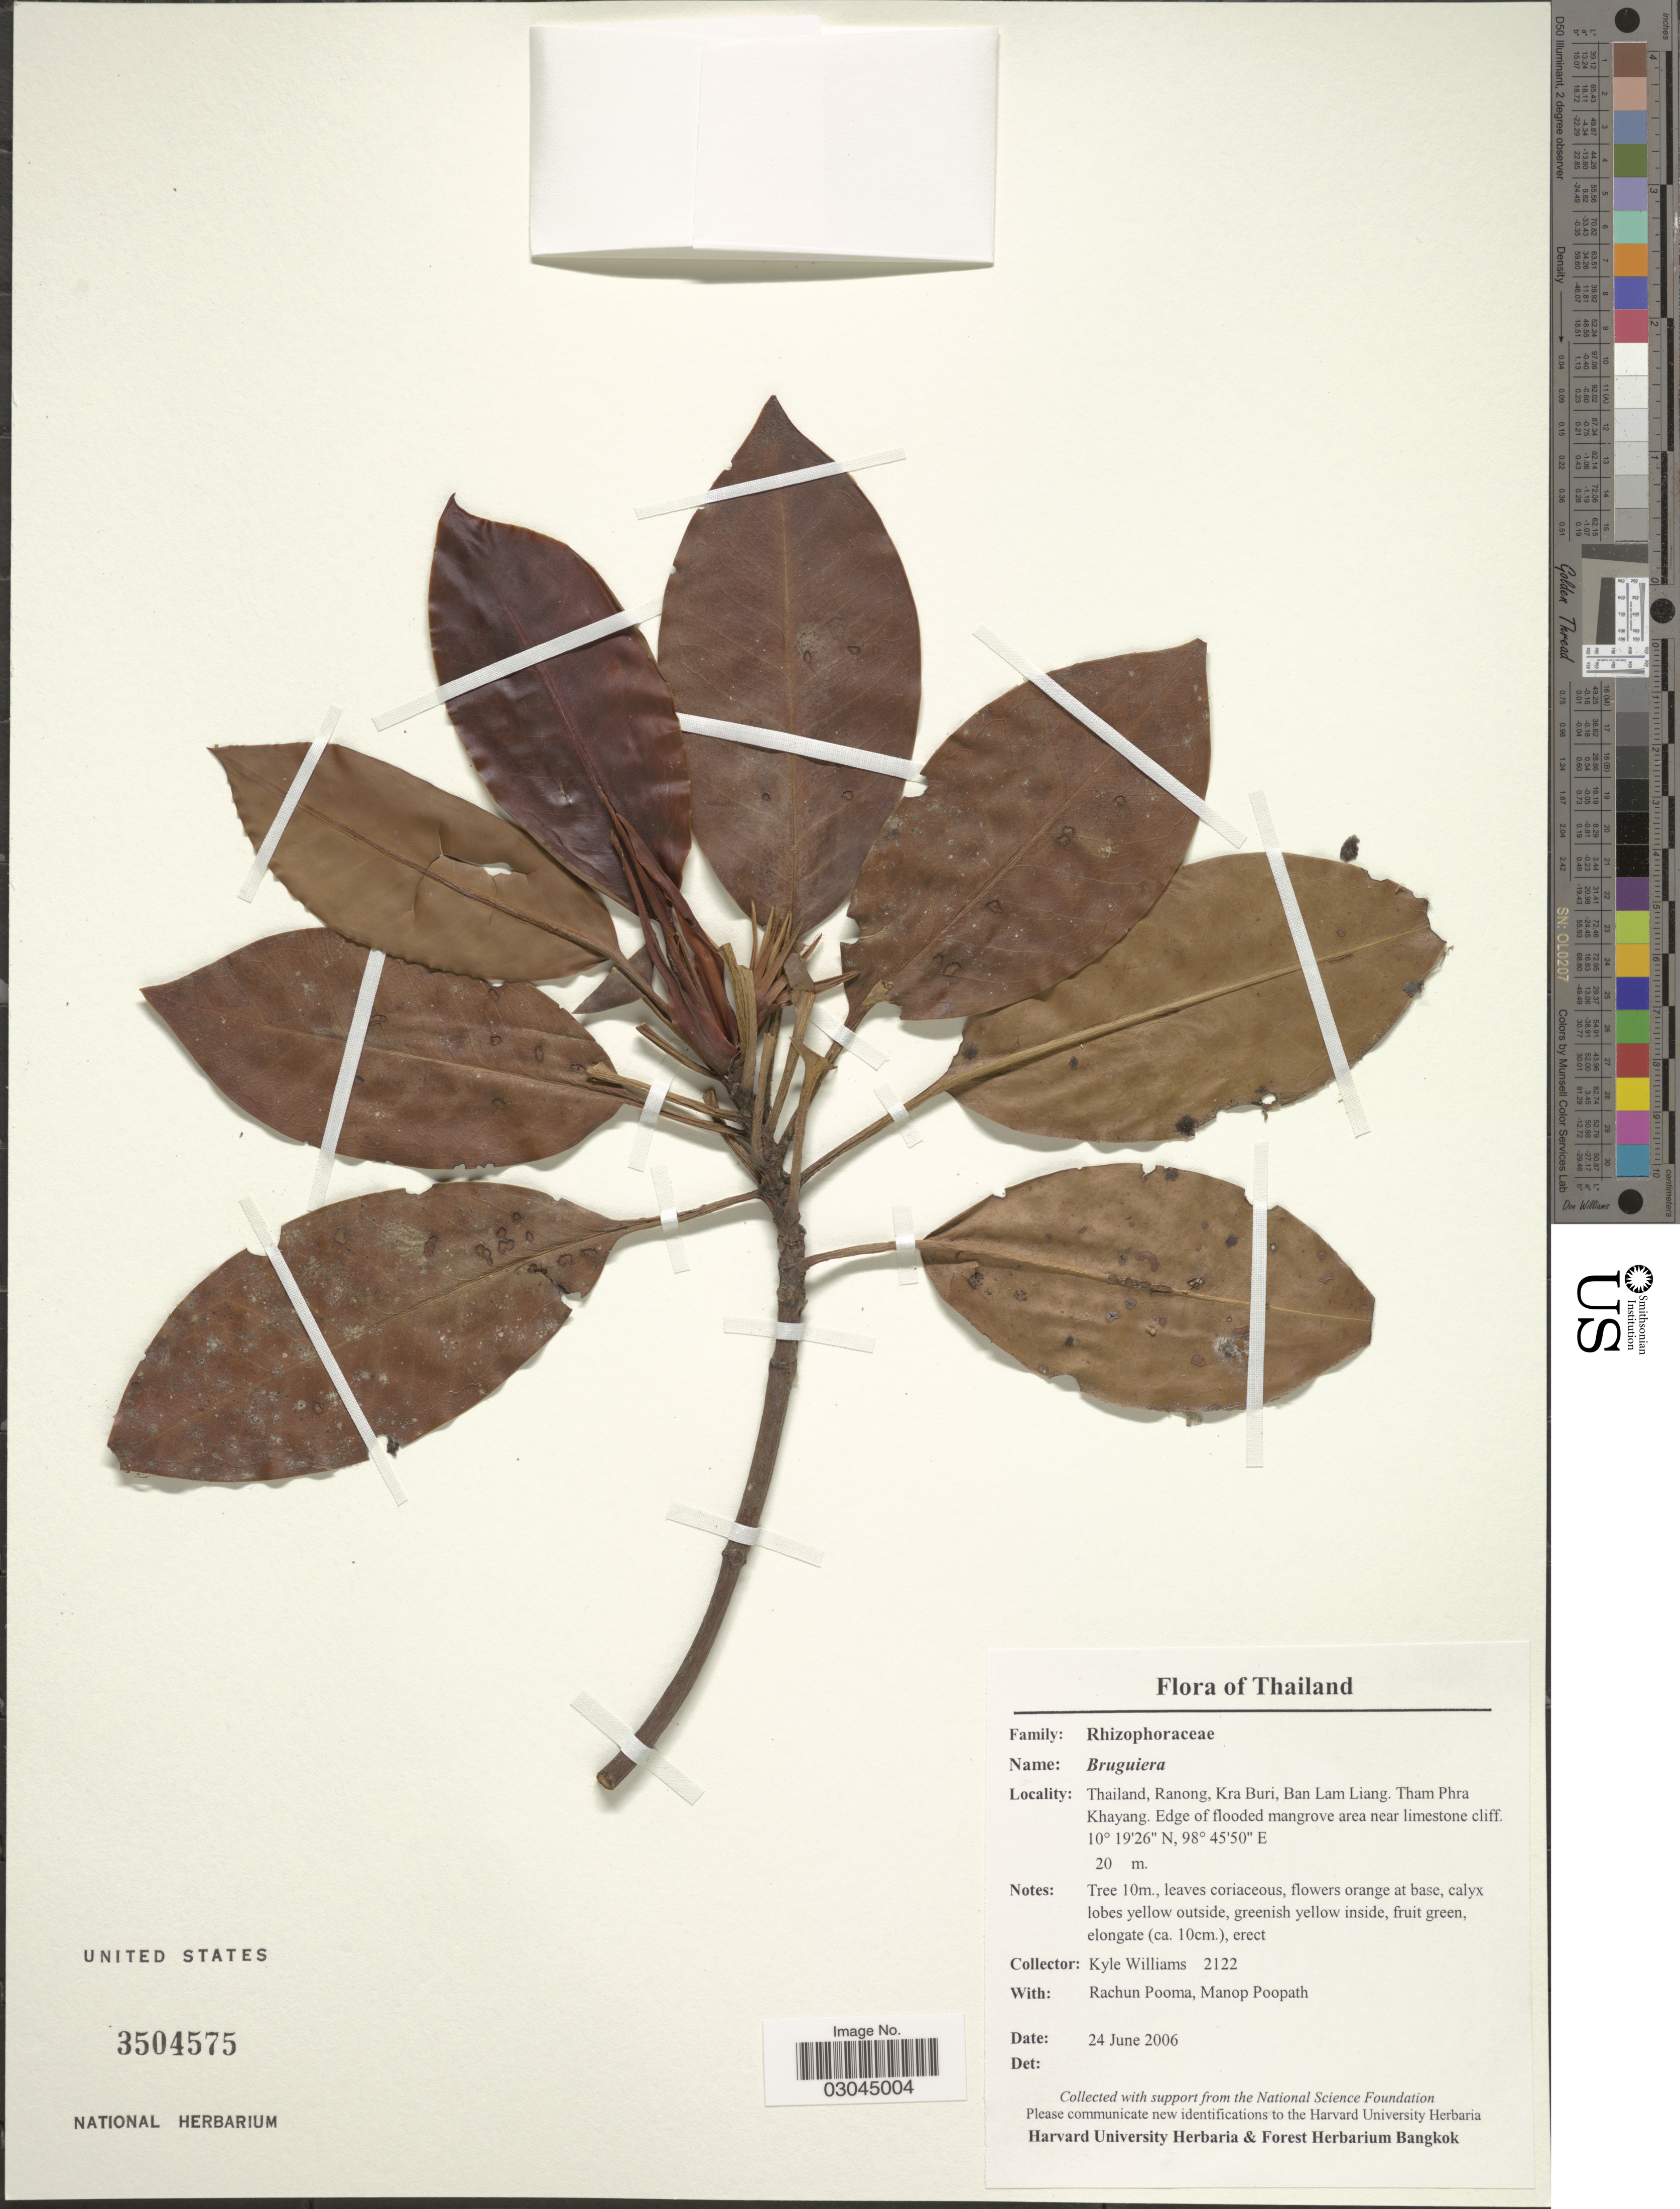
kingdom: Plantae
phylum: Tracheophyta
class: Magnoliopsida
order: Malpighiales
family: Rhizophoraceae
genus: Bruguiera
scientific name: Bruguiera sp.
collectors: K. J. Williams, R. Pooma & M. Poopath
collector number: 2122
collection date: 2006-06-24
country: Thailand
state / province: Ranong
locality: Kra Buri, Ban Lam Liang, Tham Phra Khayang.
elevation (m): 20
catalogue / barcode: US 3504575